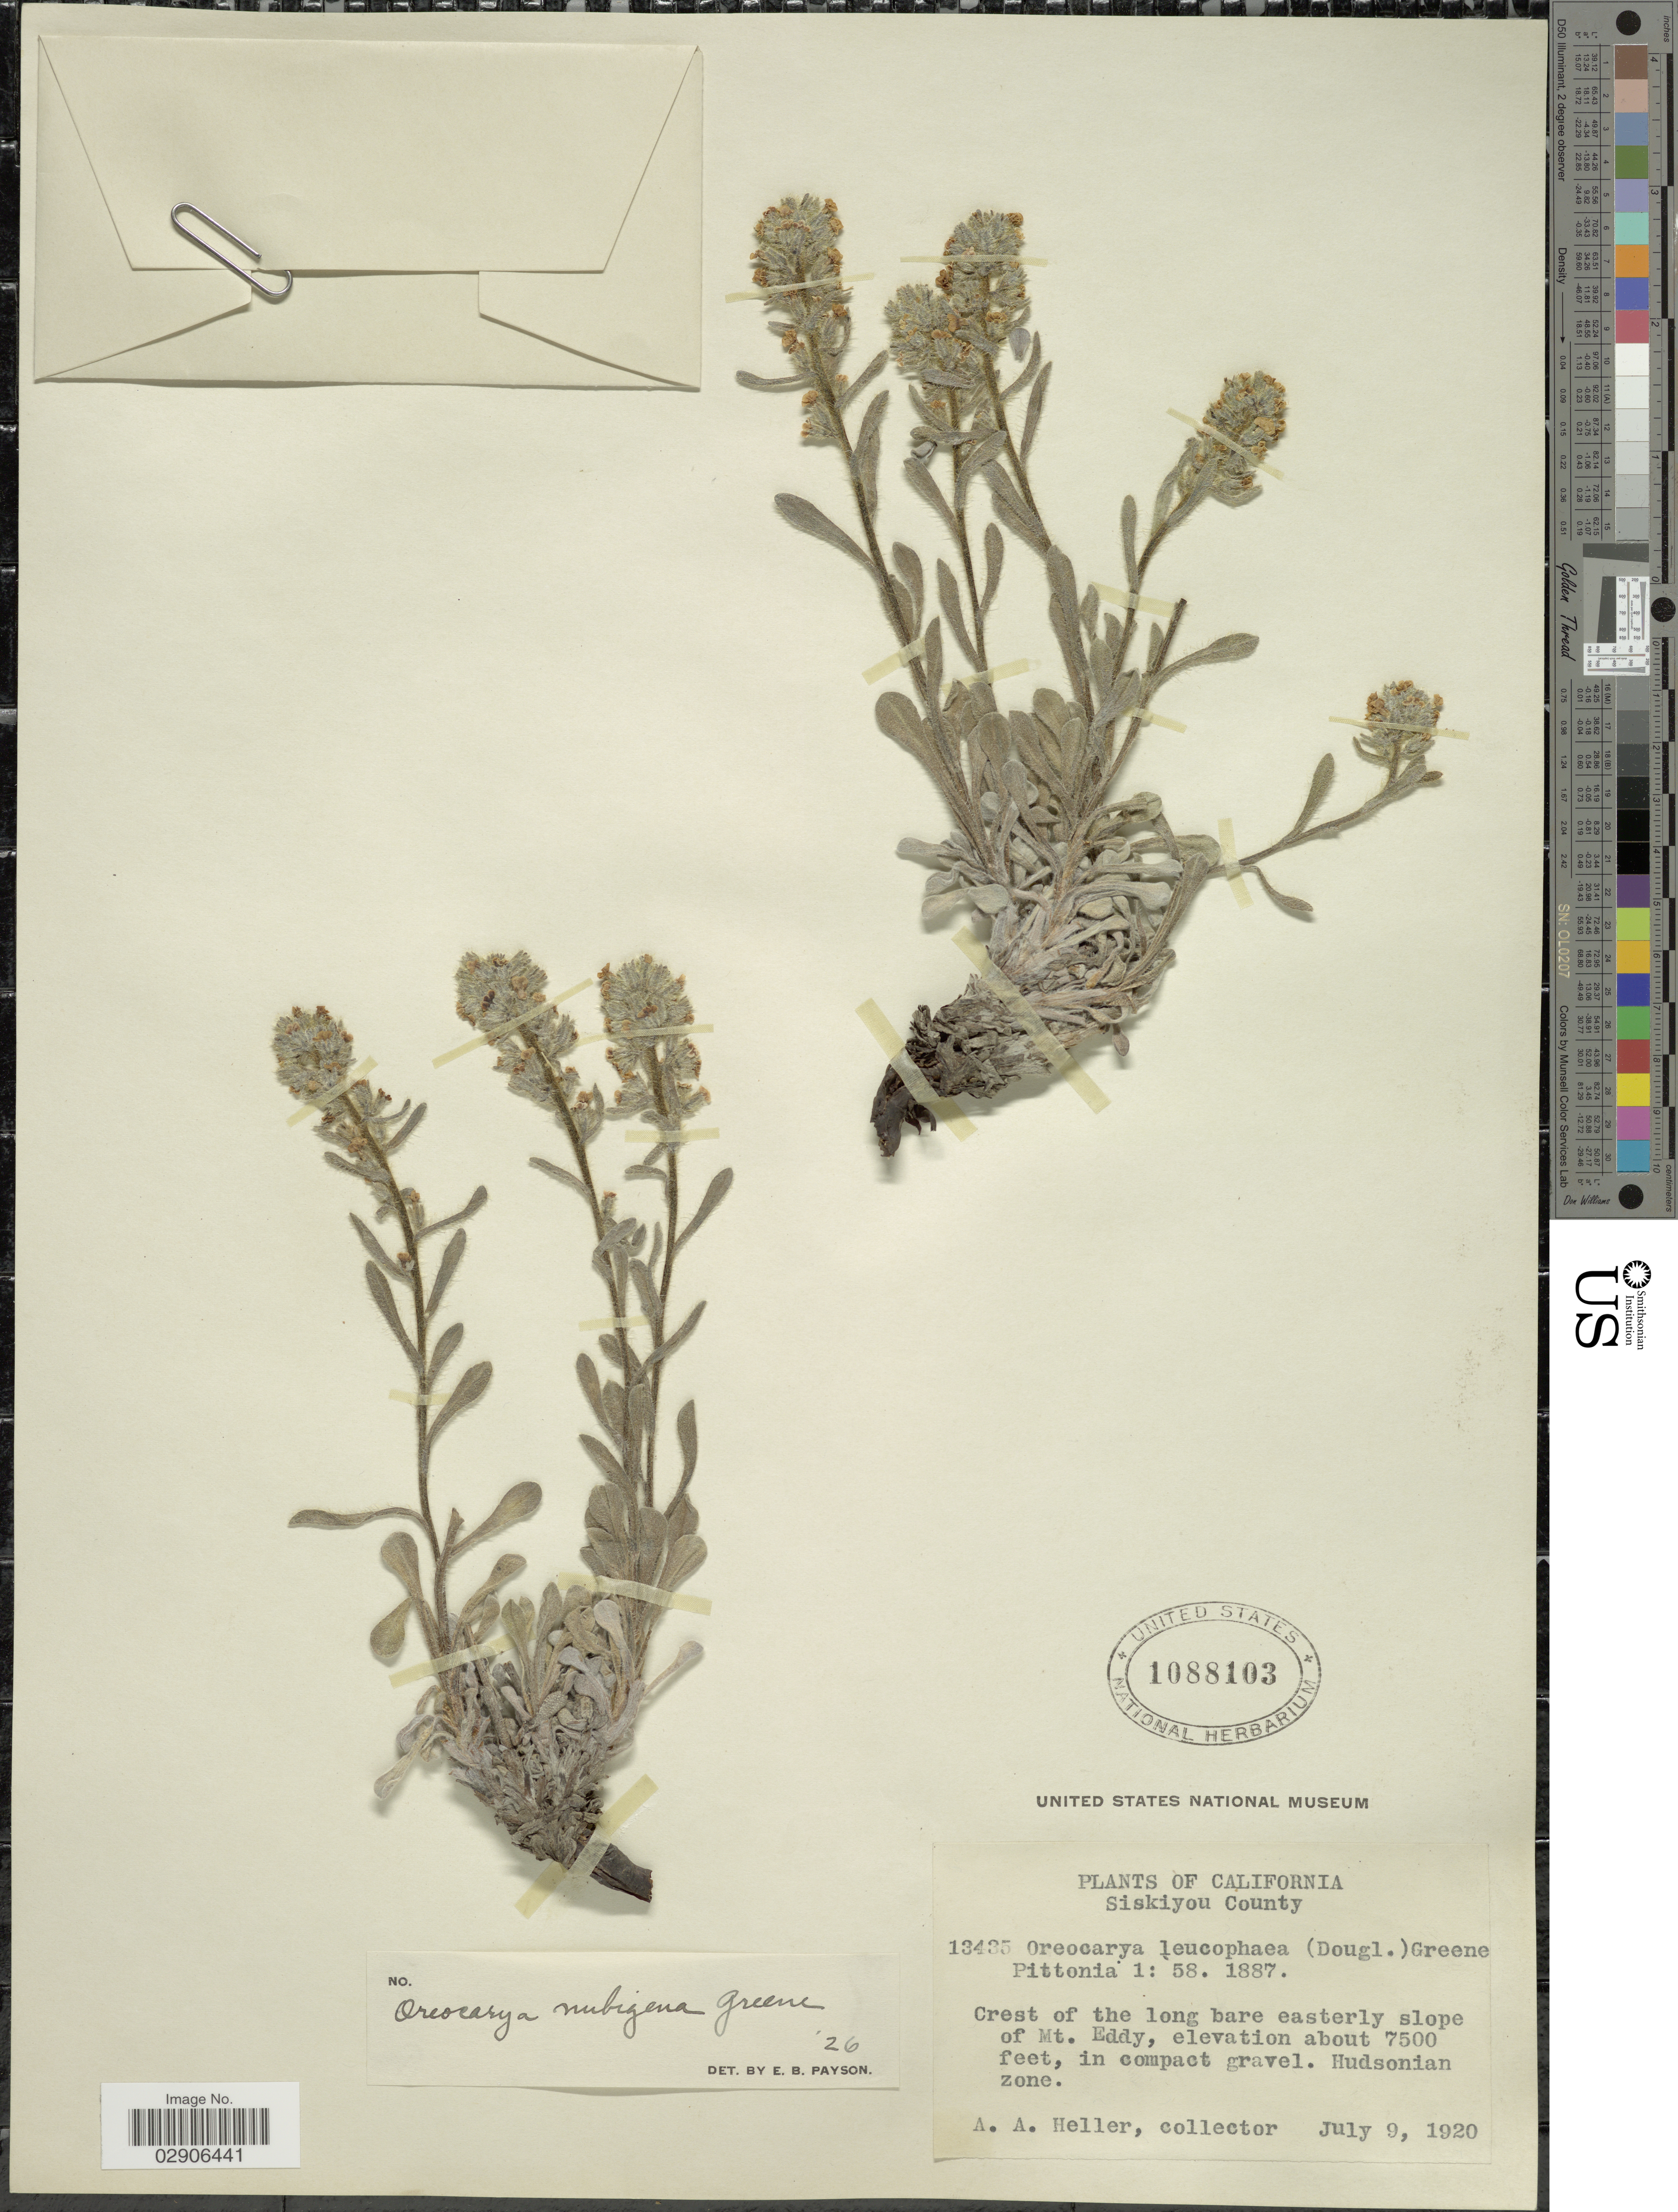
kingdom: Plantae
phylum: Tracheophyta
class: Magnoliopsida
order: Boraginales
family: Boraginaceae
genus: Oreocarya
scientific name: Oreocarya nubigena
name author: Greene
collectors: A. A. Heller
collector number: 13435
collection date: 1920-07-09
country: United States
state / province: California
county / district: Siskiyou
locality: Siskiyou County. Crest of the long bare easterly slope of Mt. Eddy, in compact gravel. Hudsonian zone.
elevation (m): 2286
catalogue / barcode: US 1088103